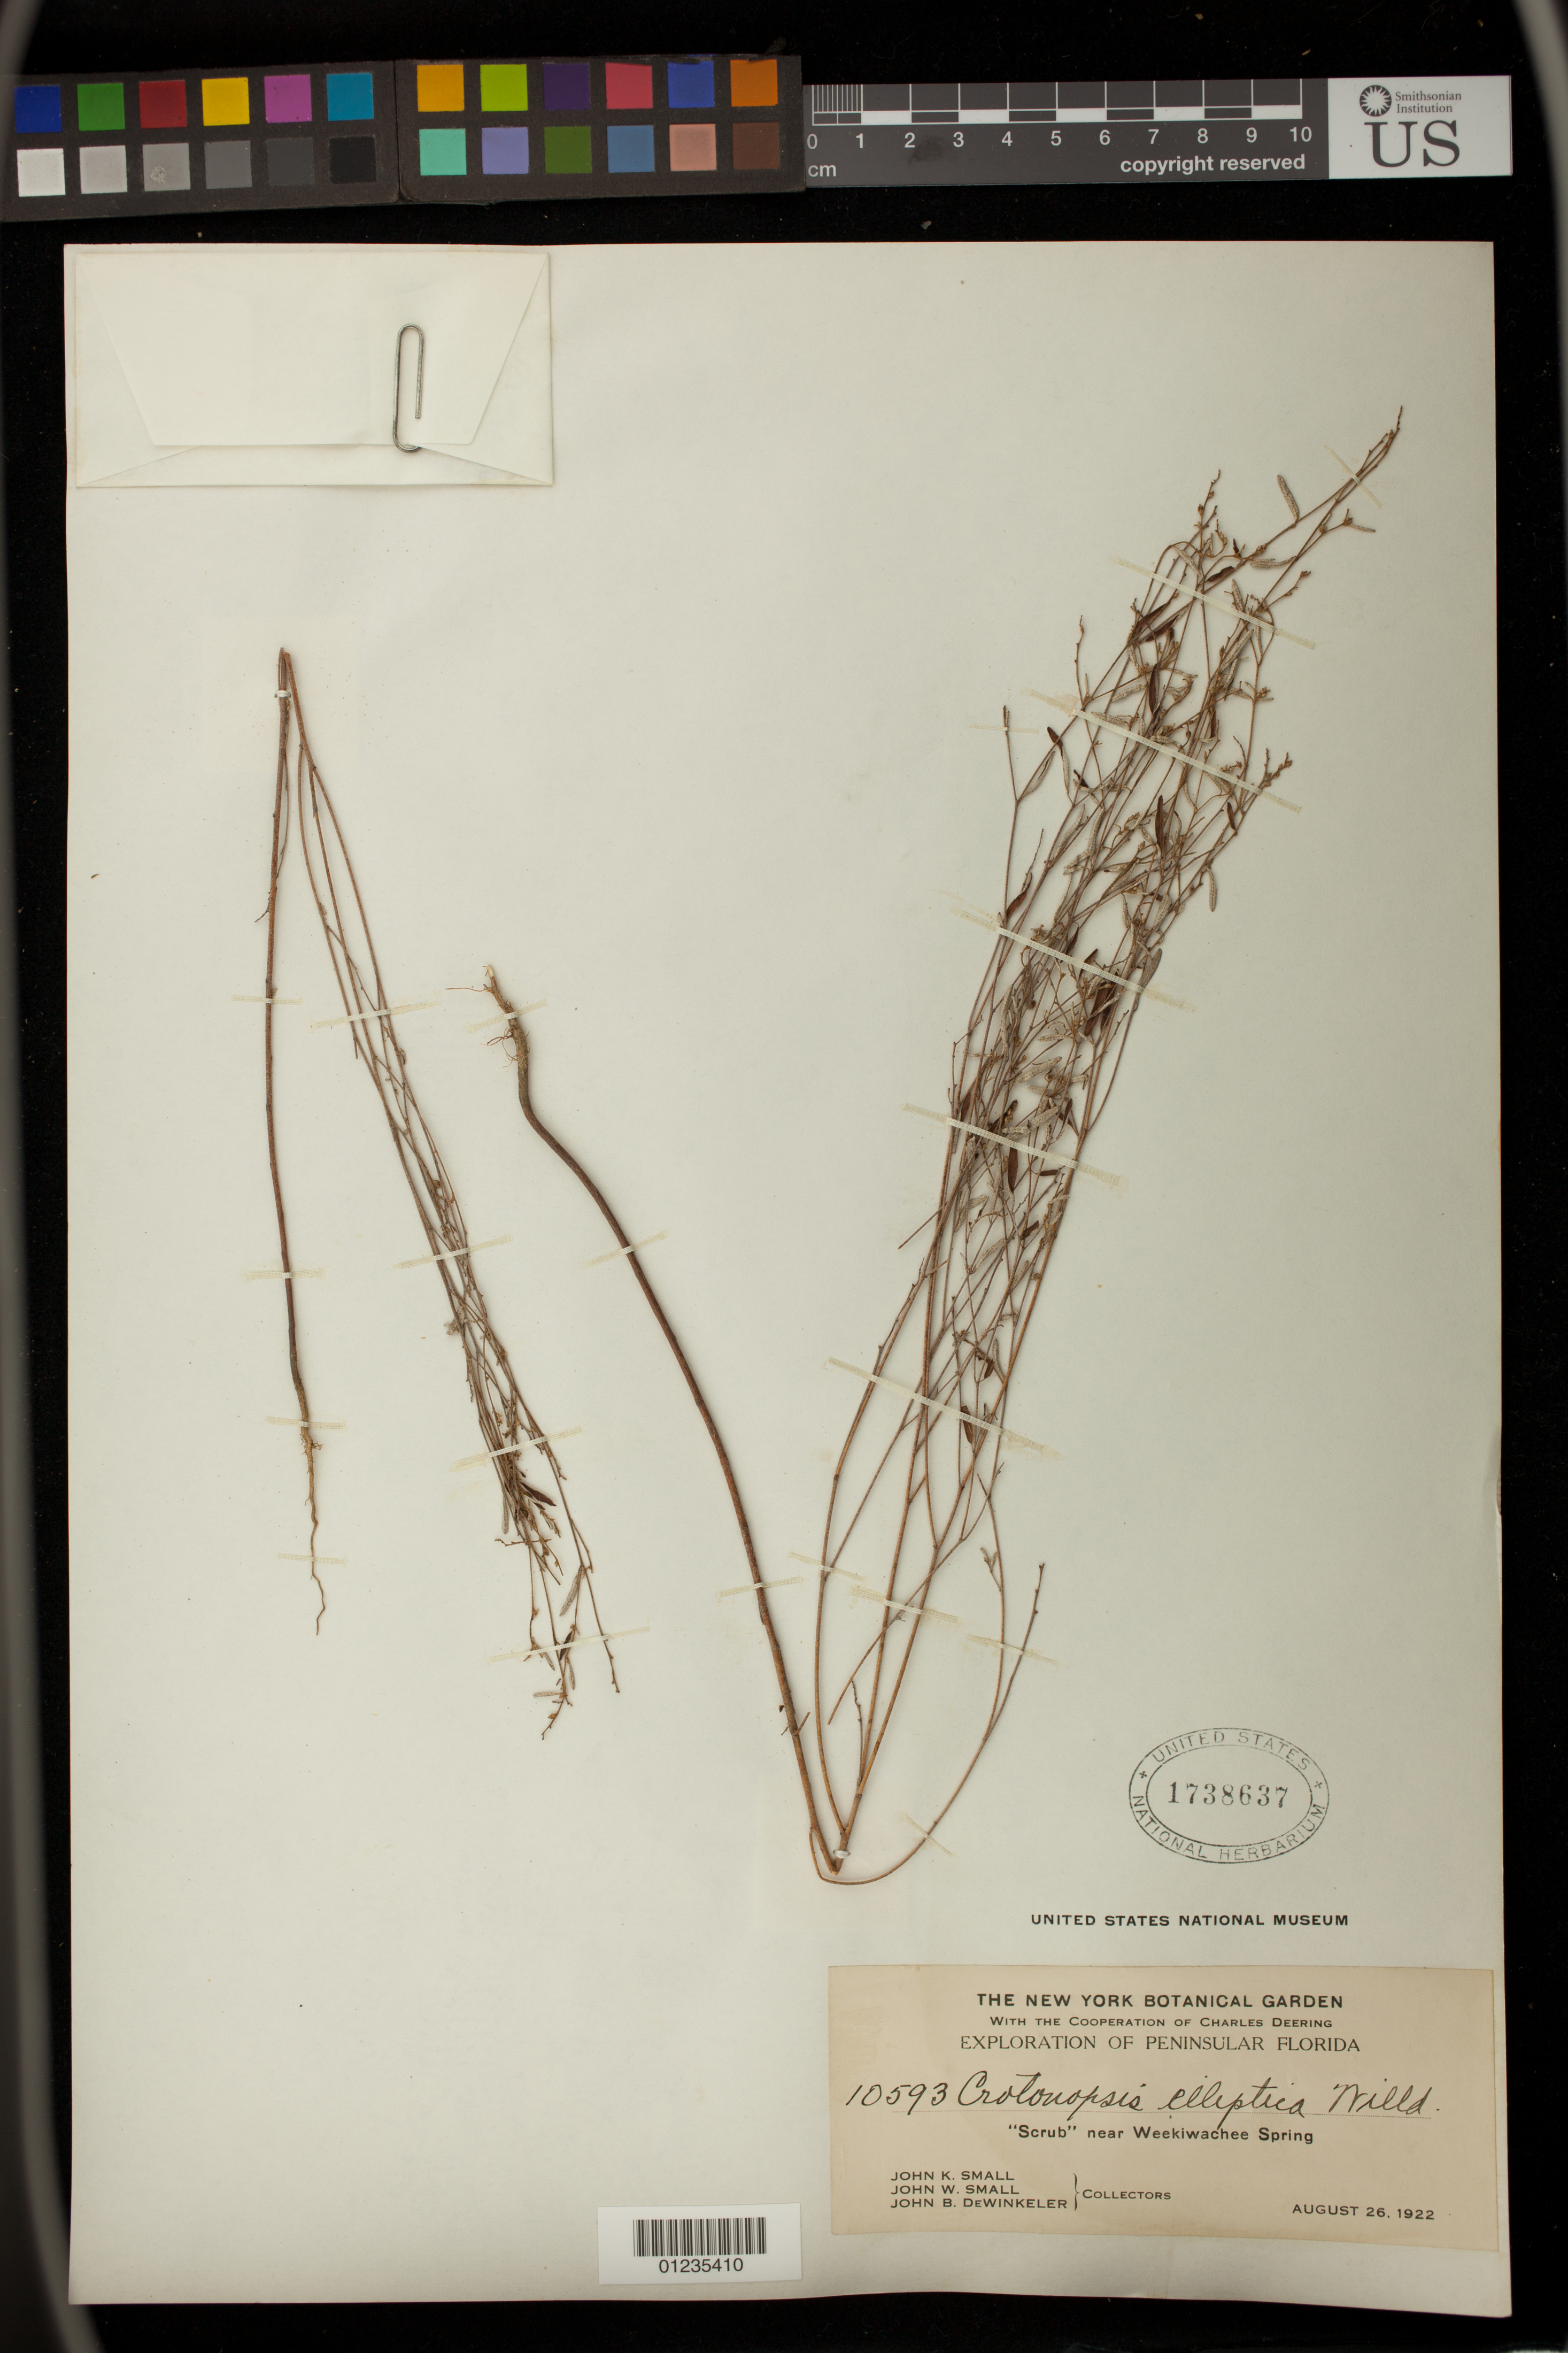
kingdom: Plantae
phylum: Tracheophyta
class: Magnoliopsida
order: Malpighiales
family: Euphorbiaceae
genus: Crotonopsis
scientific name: Crotonopsis linearis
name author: Michx.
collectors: J. K. Small, J. Small & J. DeWinkeler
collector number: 10593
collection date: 1922-08-26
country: United States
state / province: Florida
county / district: Hernando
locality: "Scrub" near Weekiwachee Spring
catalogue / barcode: US 1738637